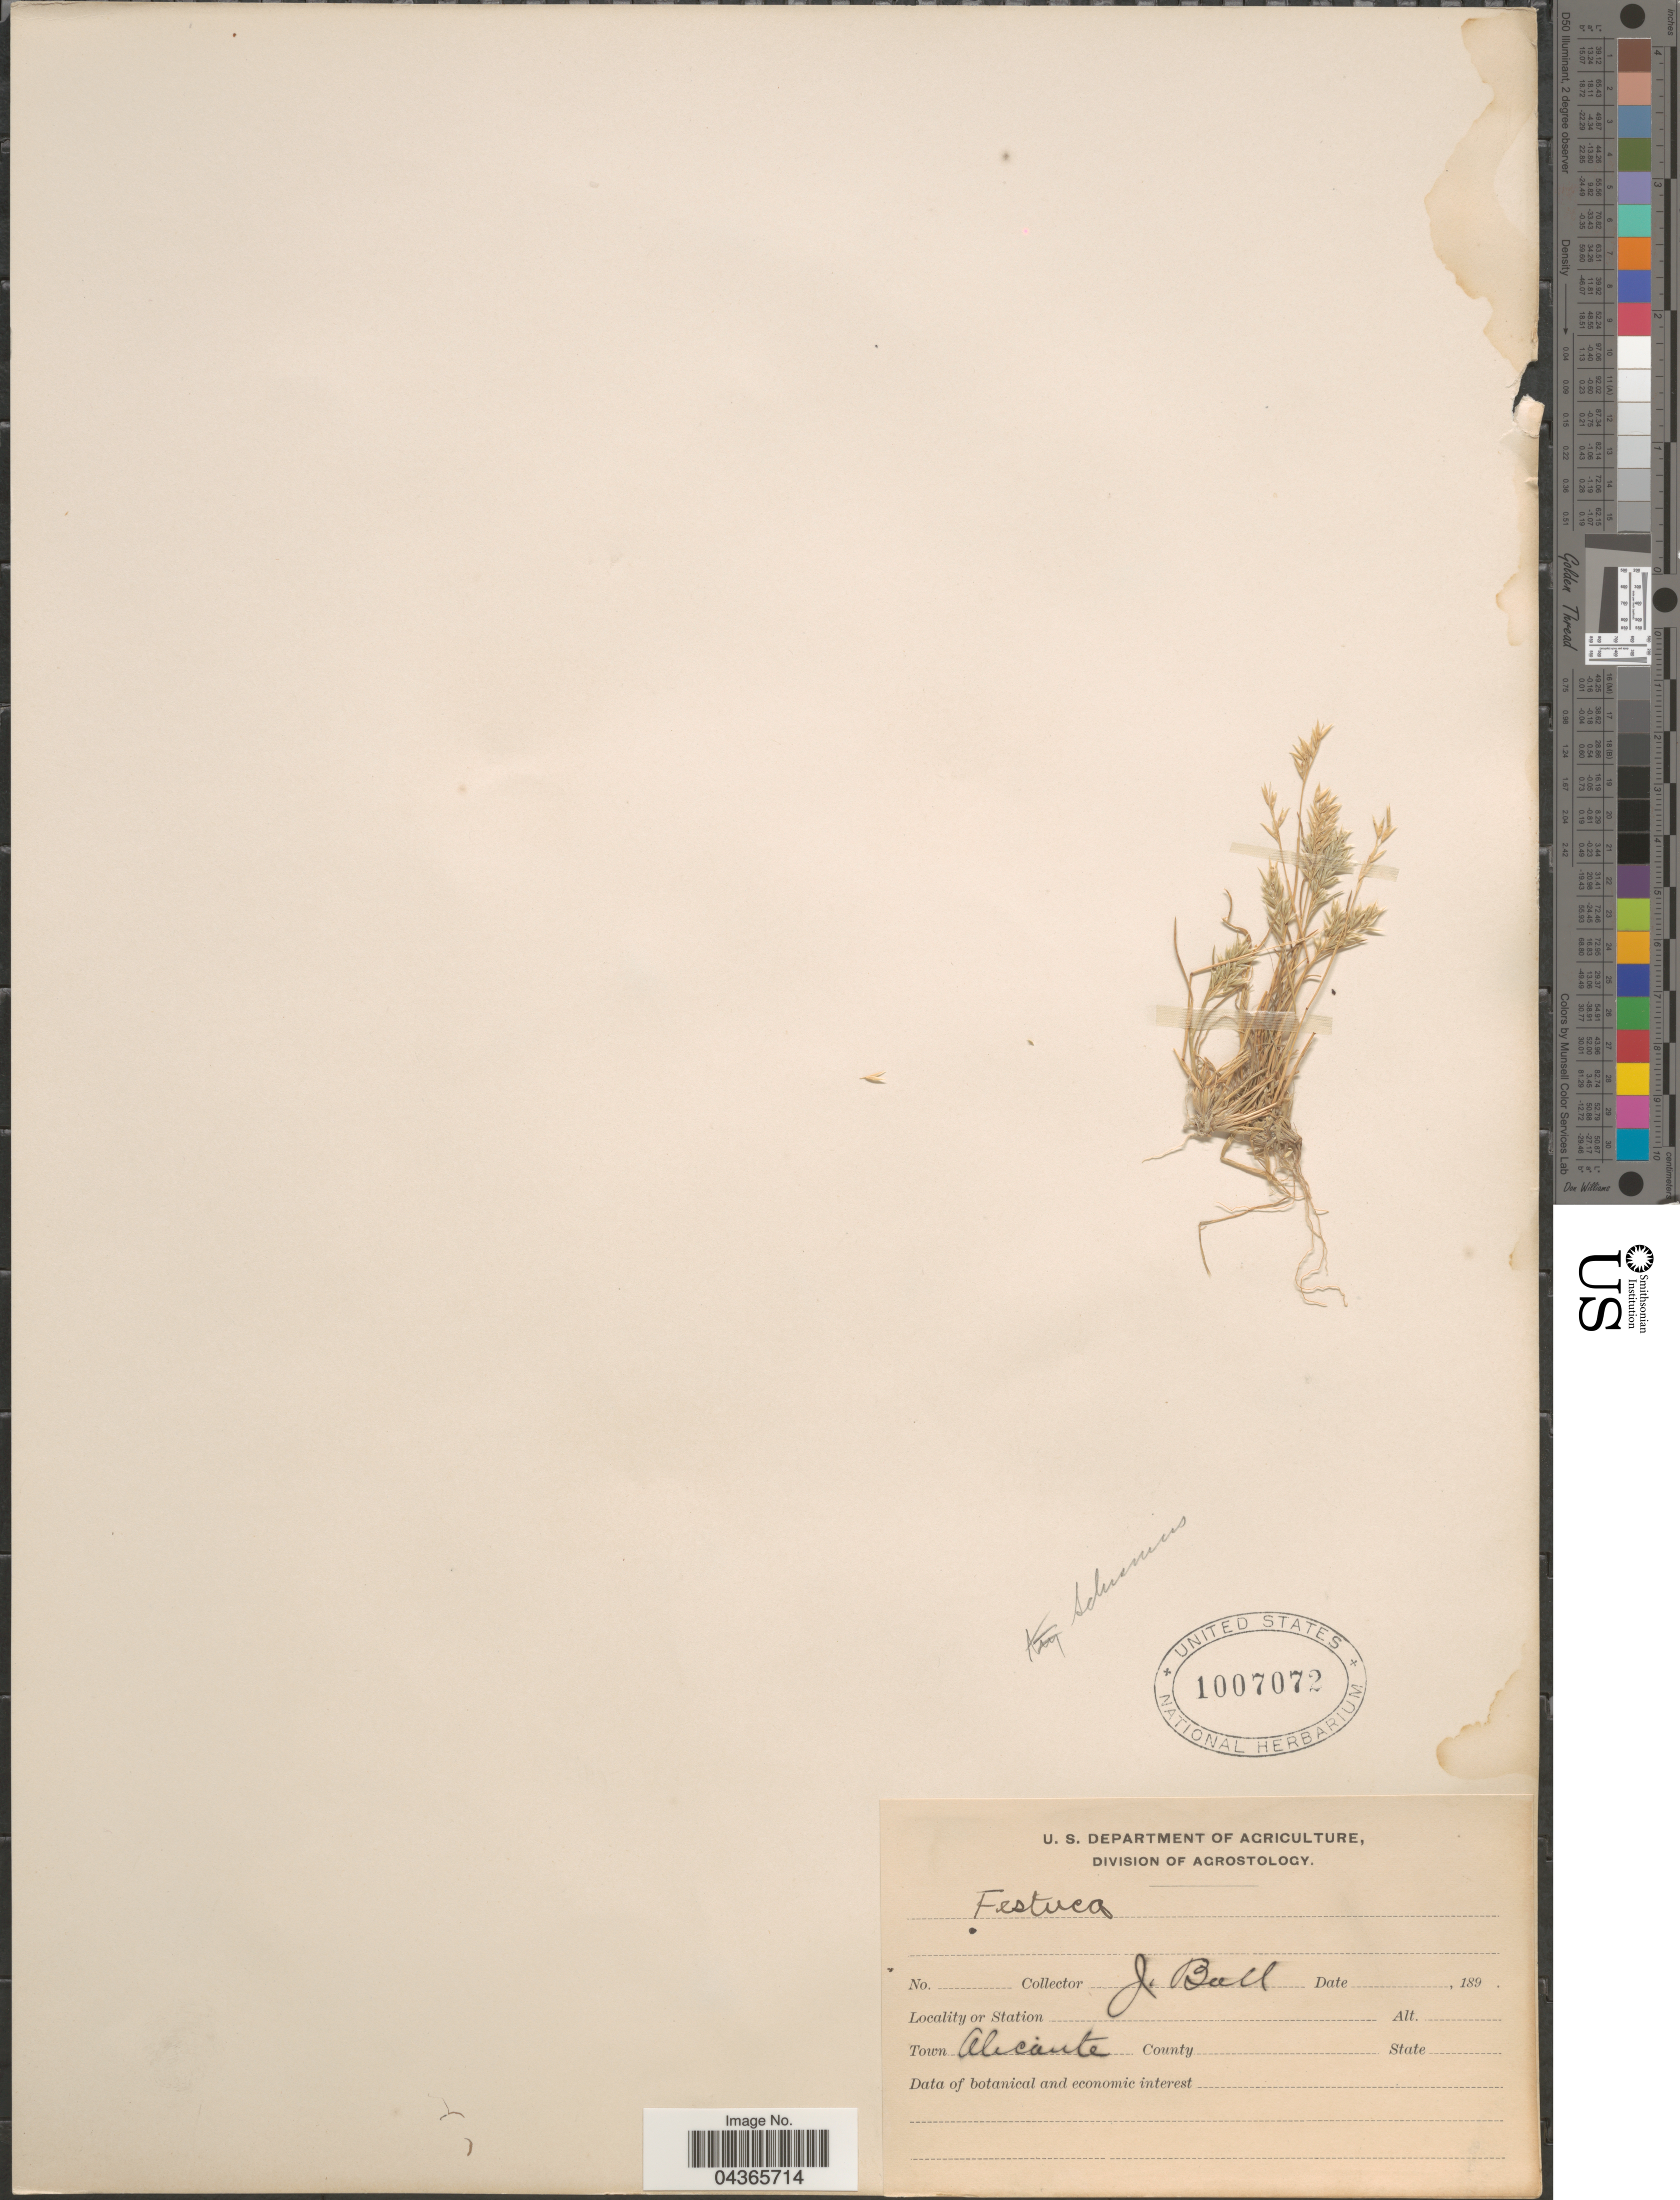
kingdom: Plantae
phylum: Tracheophyta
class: Liliopsida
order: Poales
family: Poaceae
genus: Schismus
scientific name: Schismus barbatus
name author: (L.) Thell.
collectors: J. Ball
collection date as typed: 189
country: Spain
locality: Town Alicante.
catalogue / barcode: US 1007072